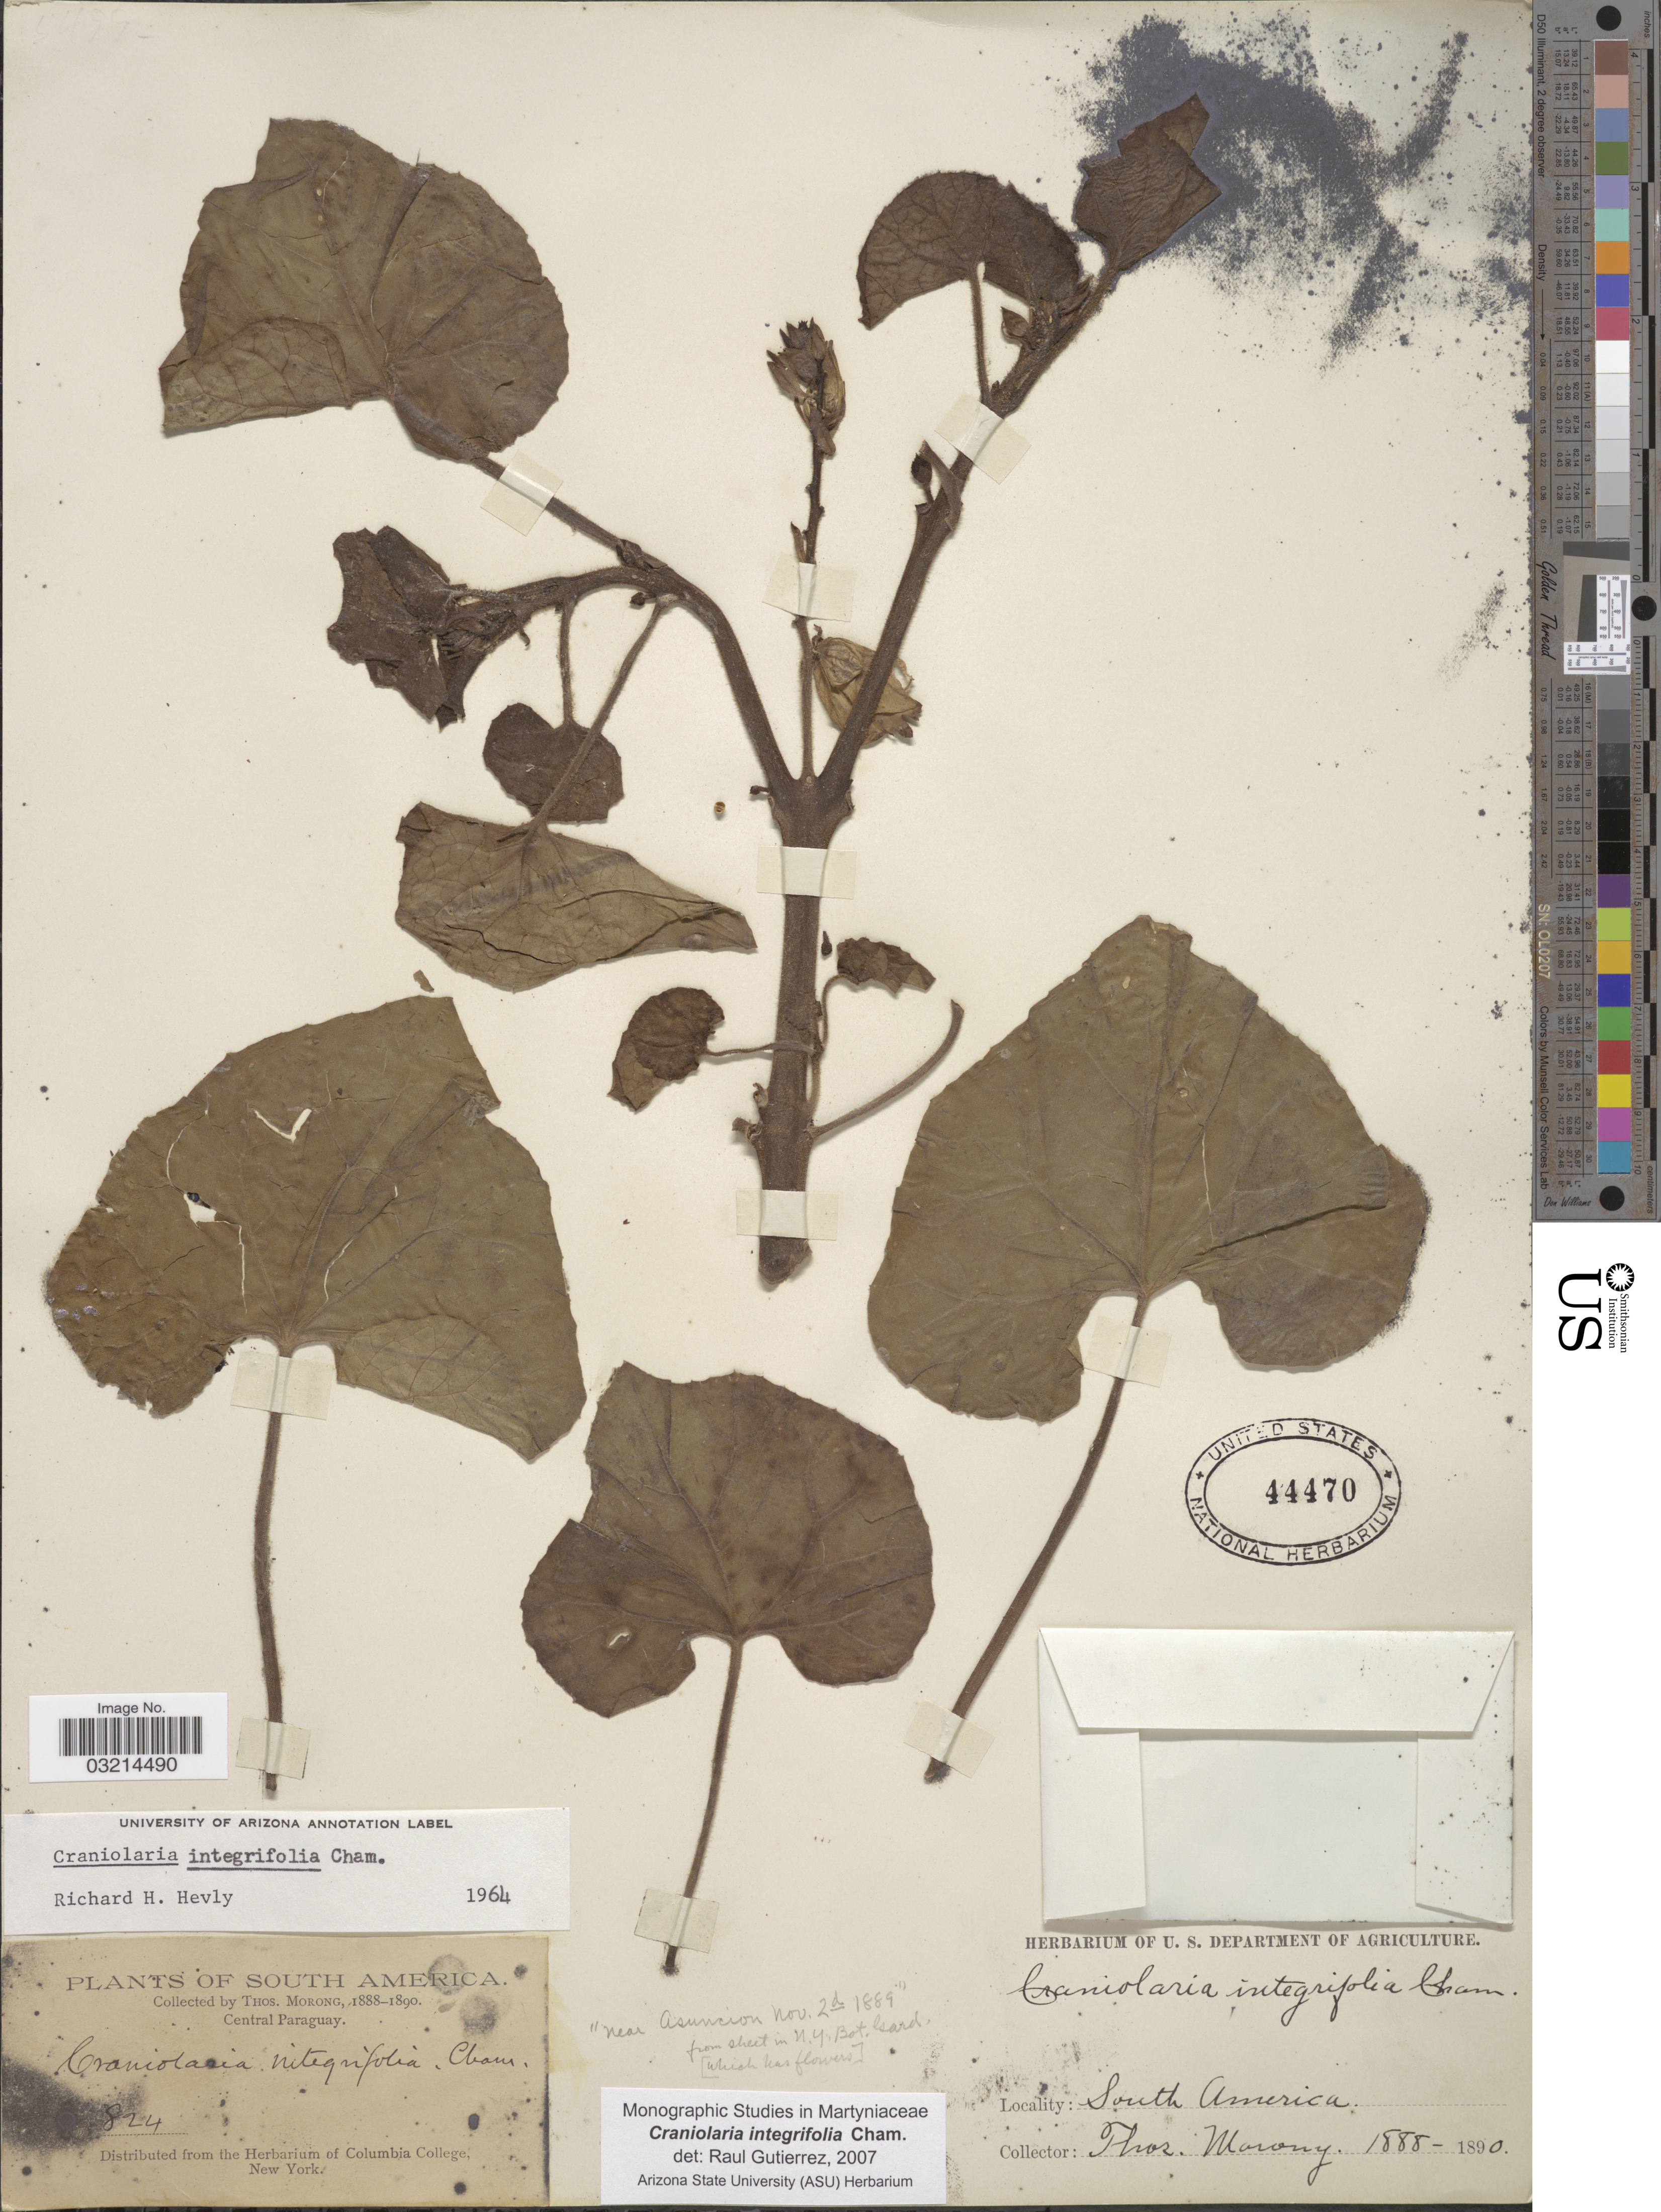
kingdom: Plantae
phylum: Tracheophyta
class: Magnoliopsida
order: Lamiales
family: Martyniaceae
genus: Craniolaria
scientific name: Craniolaria integrifolia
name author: Cham.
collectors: ex herb. T. Morong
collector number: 824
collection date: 1888/1890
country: Paraguay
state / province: Central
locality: Central Paraguay.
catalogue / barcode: US 44470